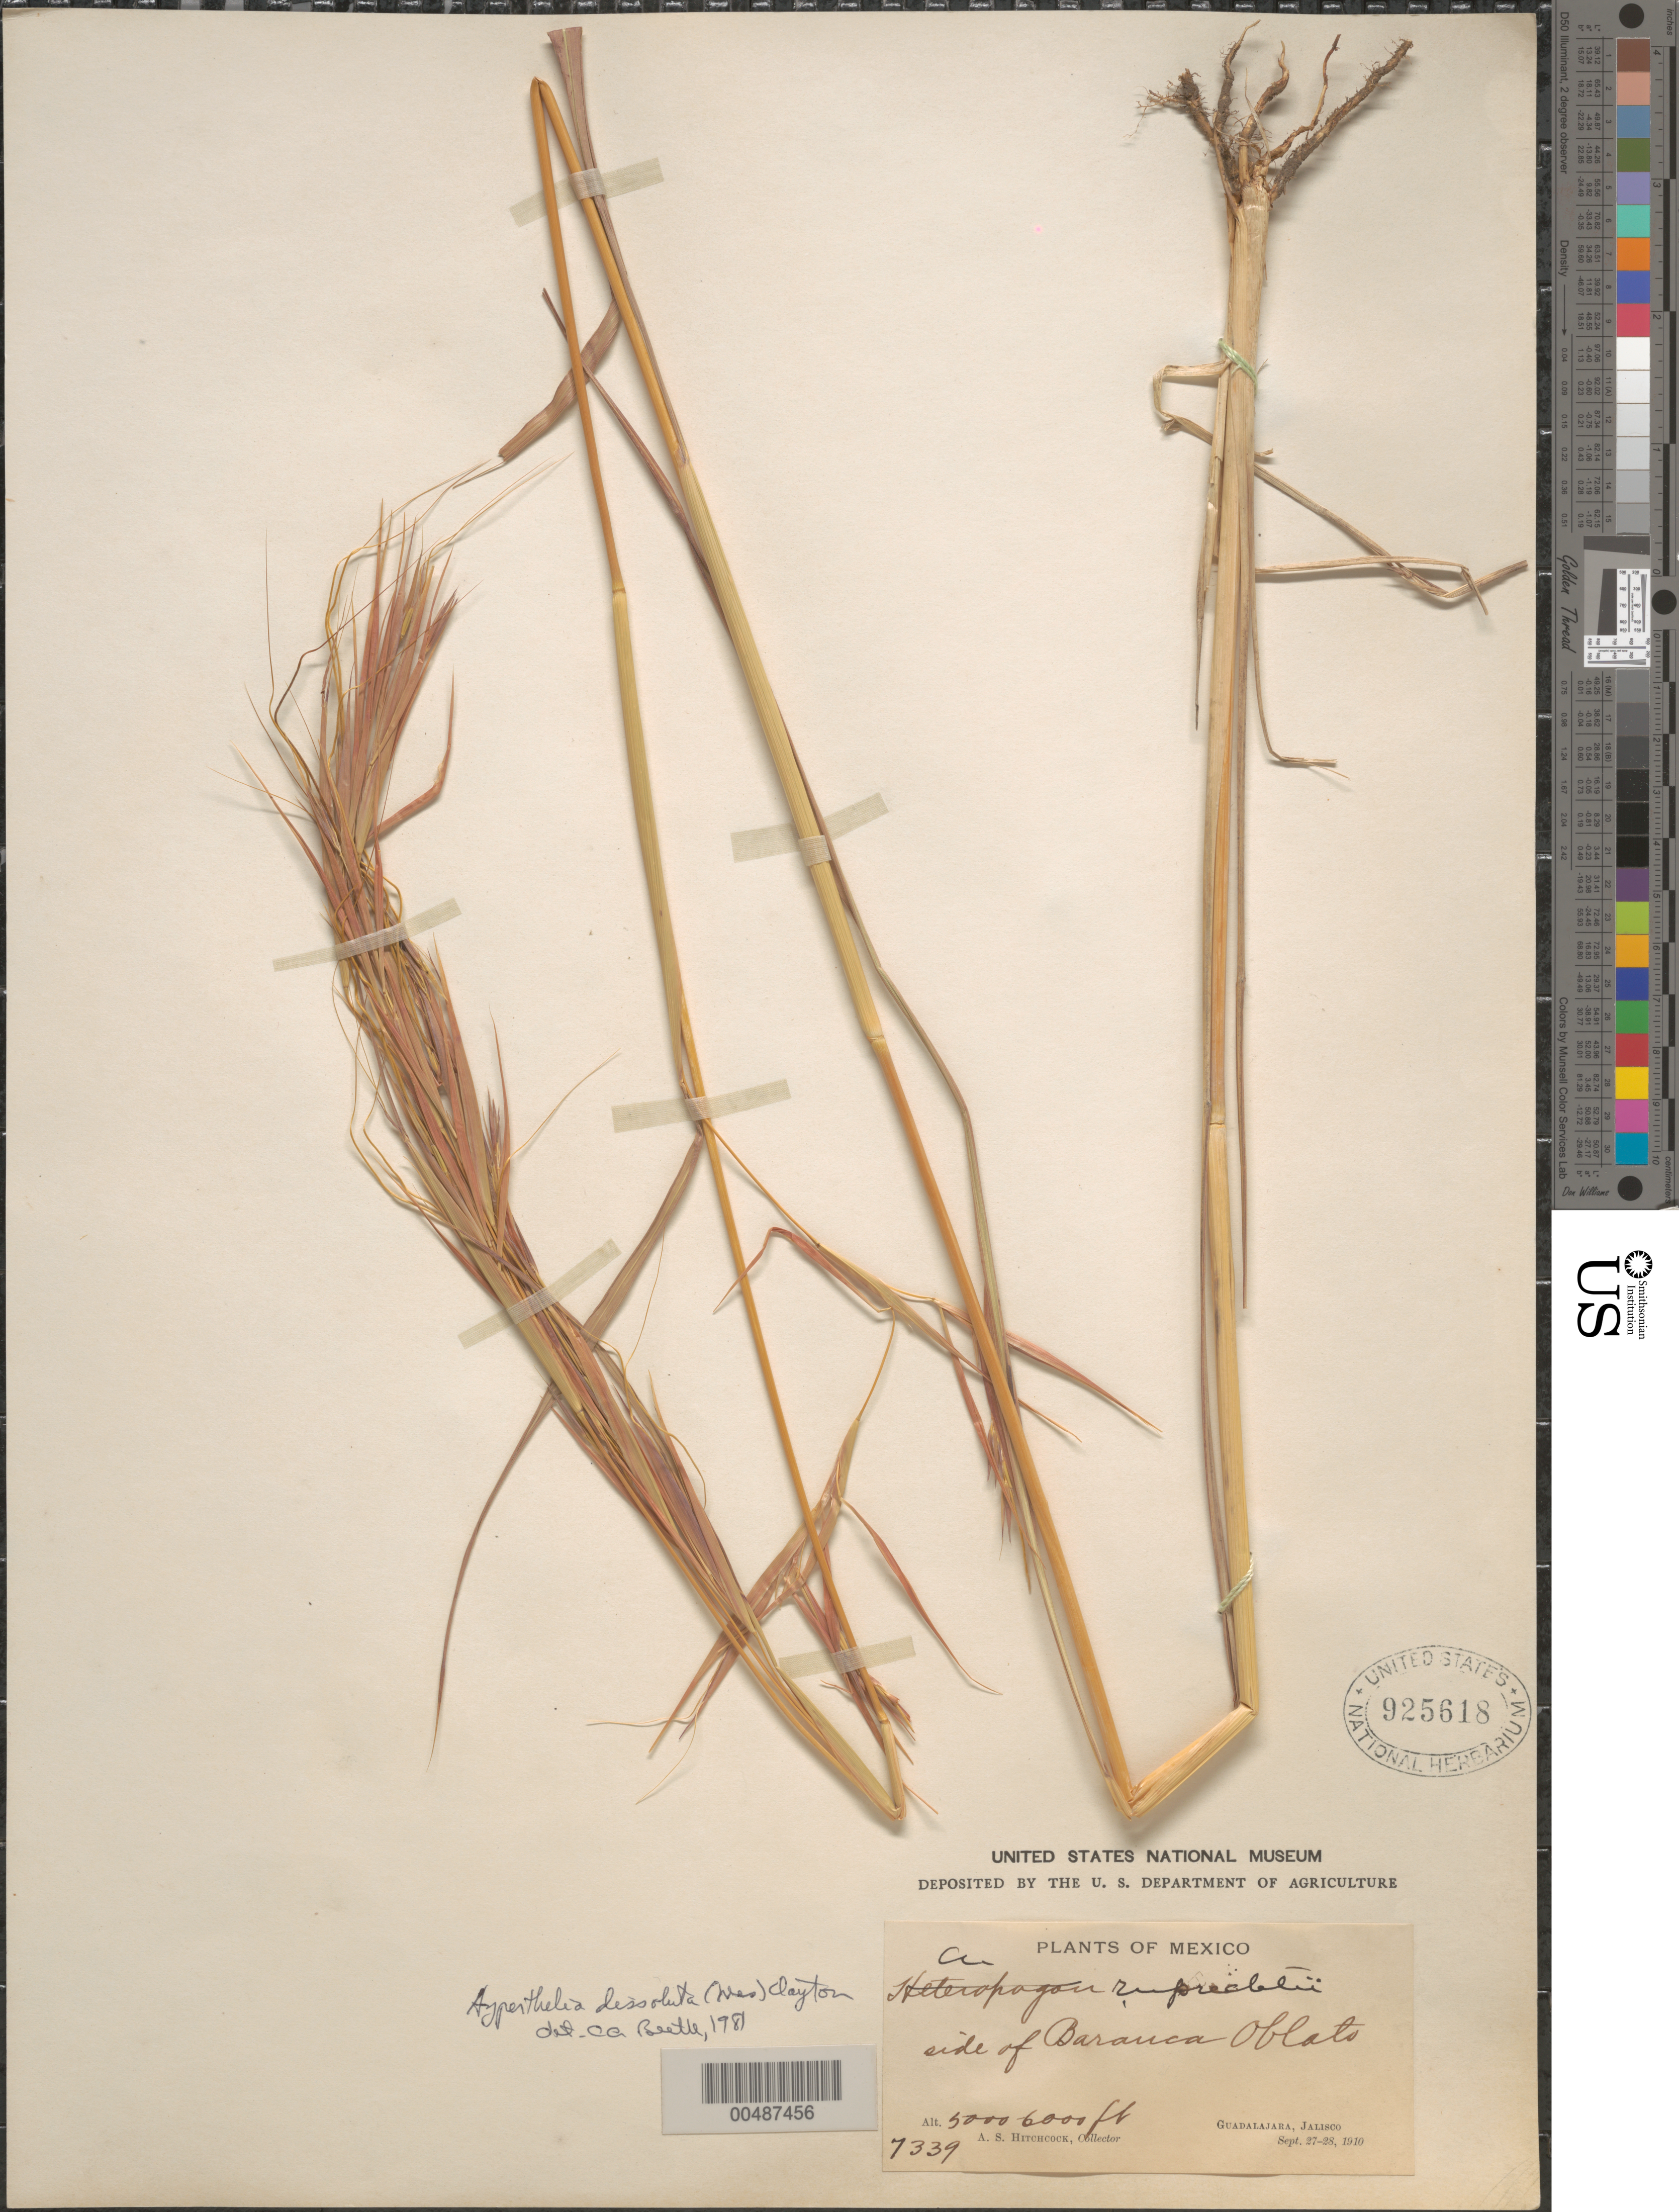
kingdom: Plantae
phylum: Tracheophyta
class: Liliopsida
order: Poales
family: Poaceae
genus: Hyperthelia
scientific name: Hyperthelia dissoluta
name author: (Nees ex Steud.) Clayton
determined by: Beetle, Alan A.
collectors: A. S. Hitchcock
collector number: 7339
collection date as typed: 27 Sep 1910 to 28 Sep 1910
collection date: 1910-09-27/1910-09-28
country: Mexico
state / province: Jalisco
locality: Guadalajara, side of Baranca Oblato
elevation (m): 1524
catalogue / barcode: US 925618